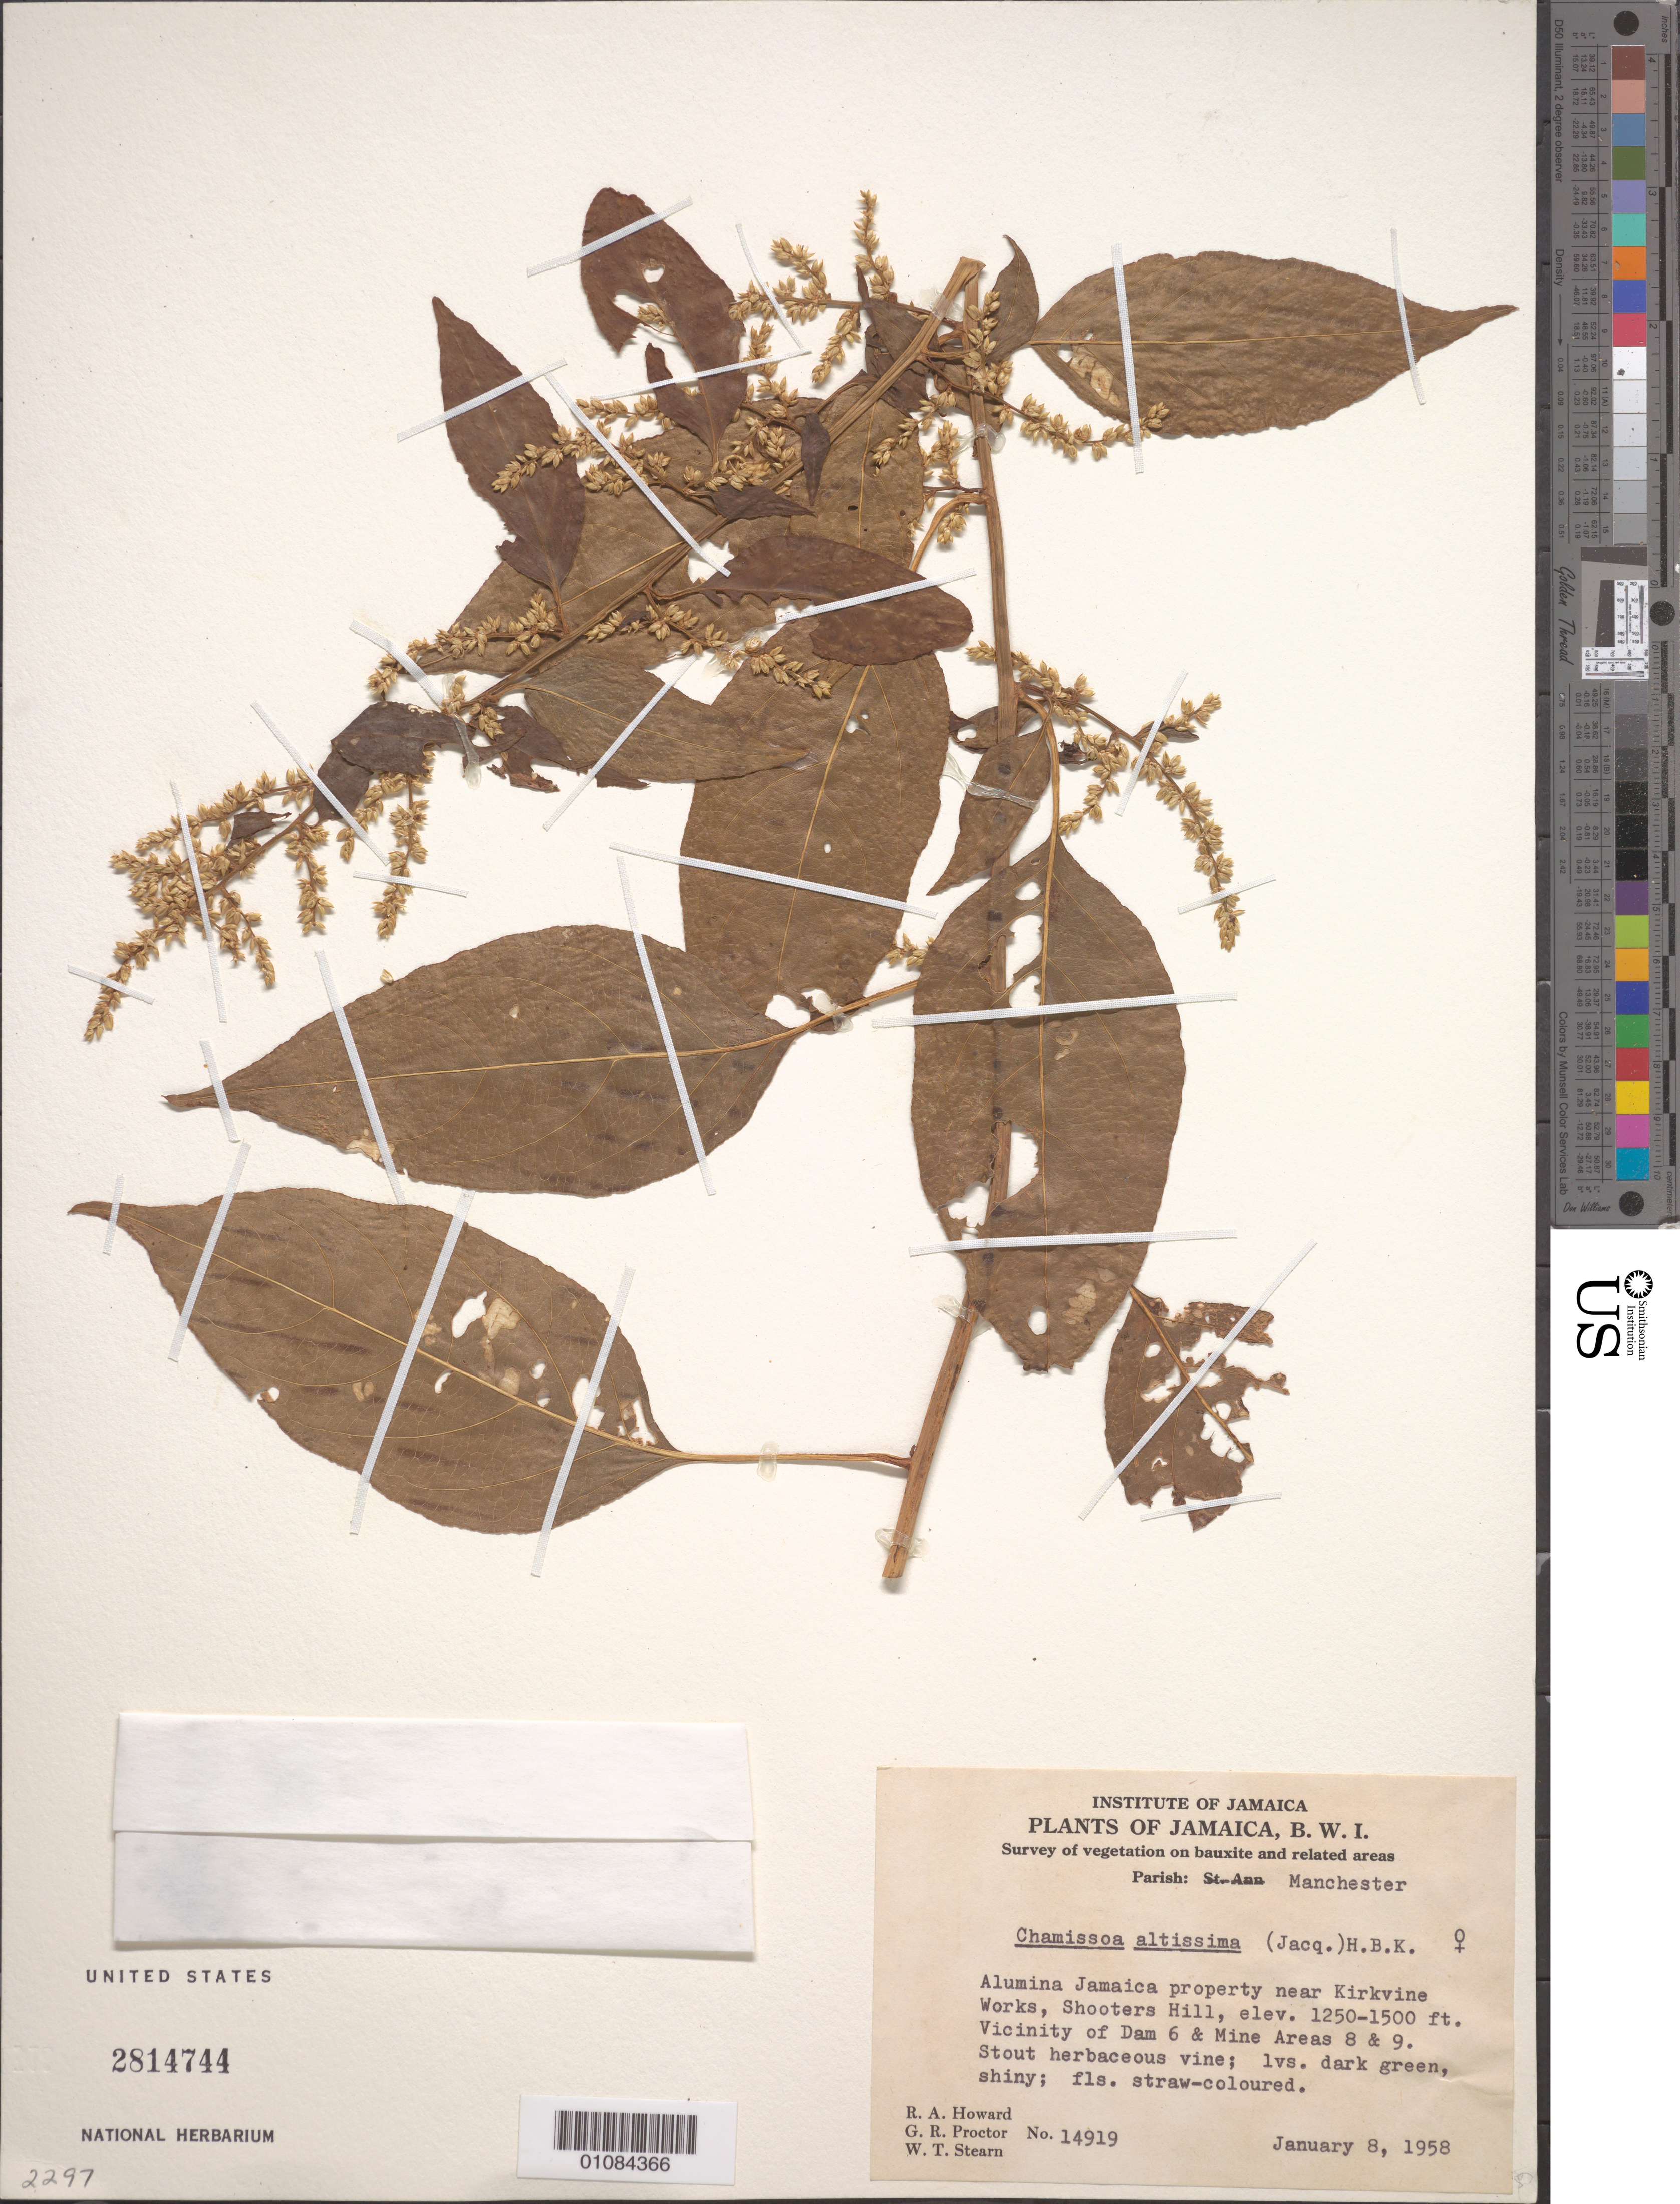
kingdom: Plantae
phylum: Tracheophyta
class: Magnoliopsida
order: Caryophyllales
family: Amaranthaceae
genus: Chamissoa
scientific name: Chamissoa altissima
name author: (Jacq.) Kunth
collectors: R. A. Howard, G. R. Proctor & W. T. Stearn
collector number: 14919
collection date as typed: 08 Jan 1958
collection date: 1958-01-08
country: Jamaica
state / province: Manchester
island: Jamaica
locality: Vicinity of Dam 6 7 Mine Areas 8 & 9. Alumina Jamaica property near Kirkvine Works, Shooters Hill.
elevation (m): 381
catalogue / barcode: US 2814744